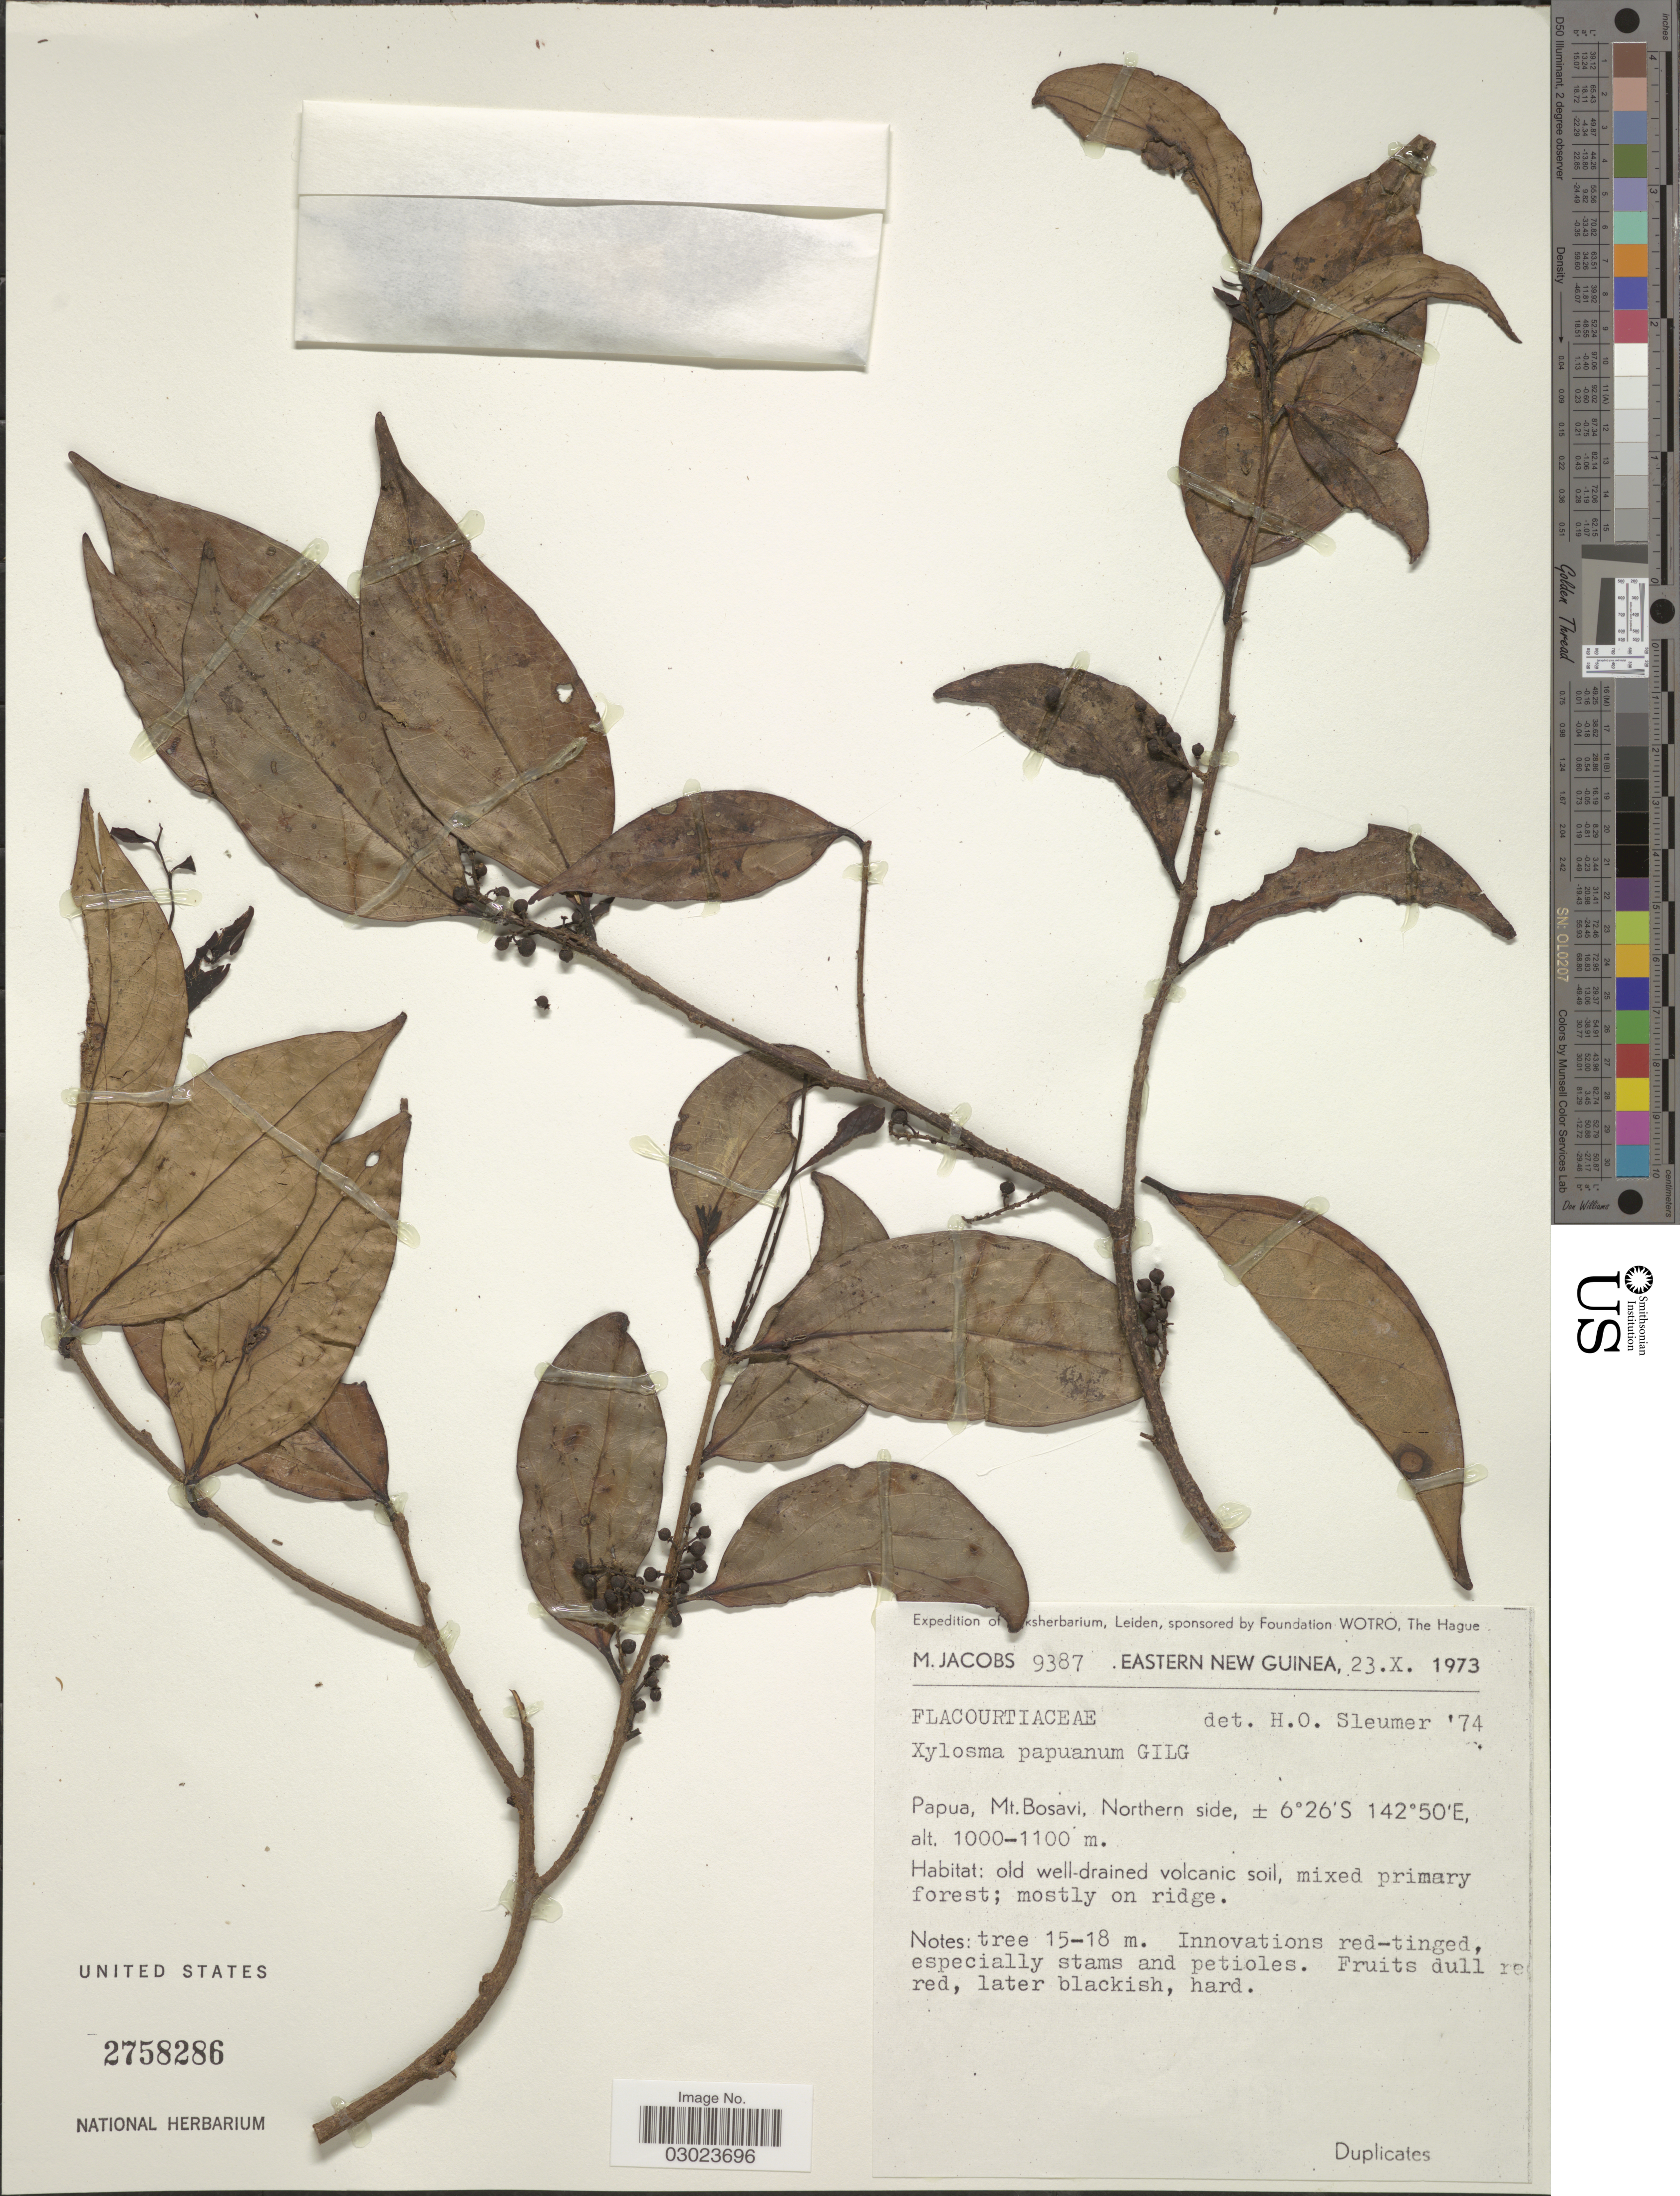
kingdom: Plantae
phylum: Tracheophyta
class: Magnoliopsida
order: Malpighiales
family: Salicaceae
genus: Xylosma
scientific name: Xylosma papuana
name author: Gilg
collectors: M. Jacobs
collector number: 9387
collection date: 1973-10-23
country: Papua New Guinea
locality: Eastern New Guinea. Papua, Mt. Bosavi, Northern side.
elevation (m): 1000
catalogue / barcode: US 2758286